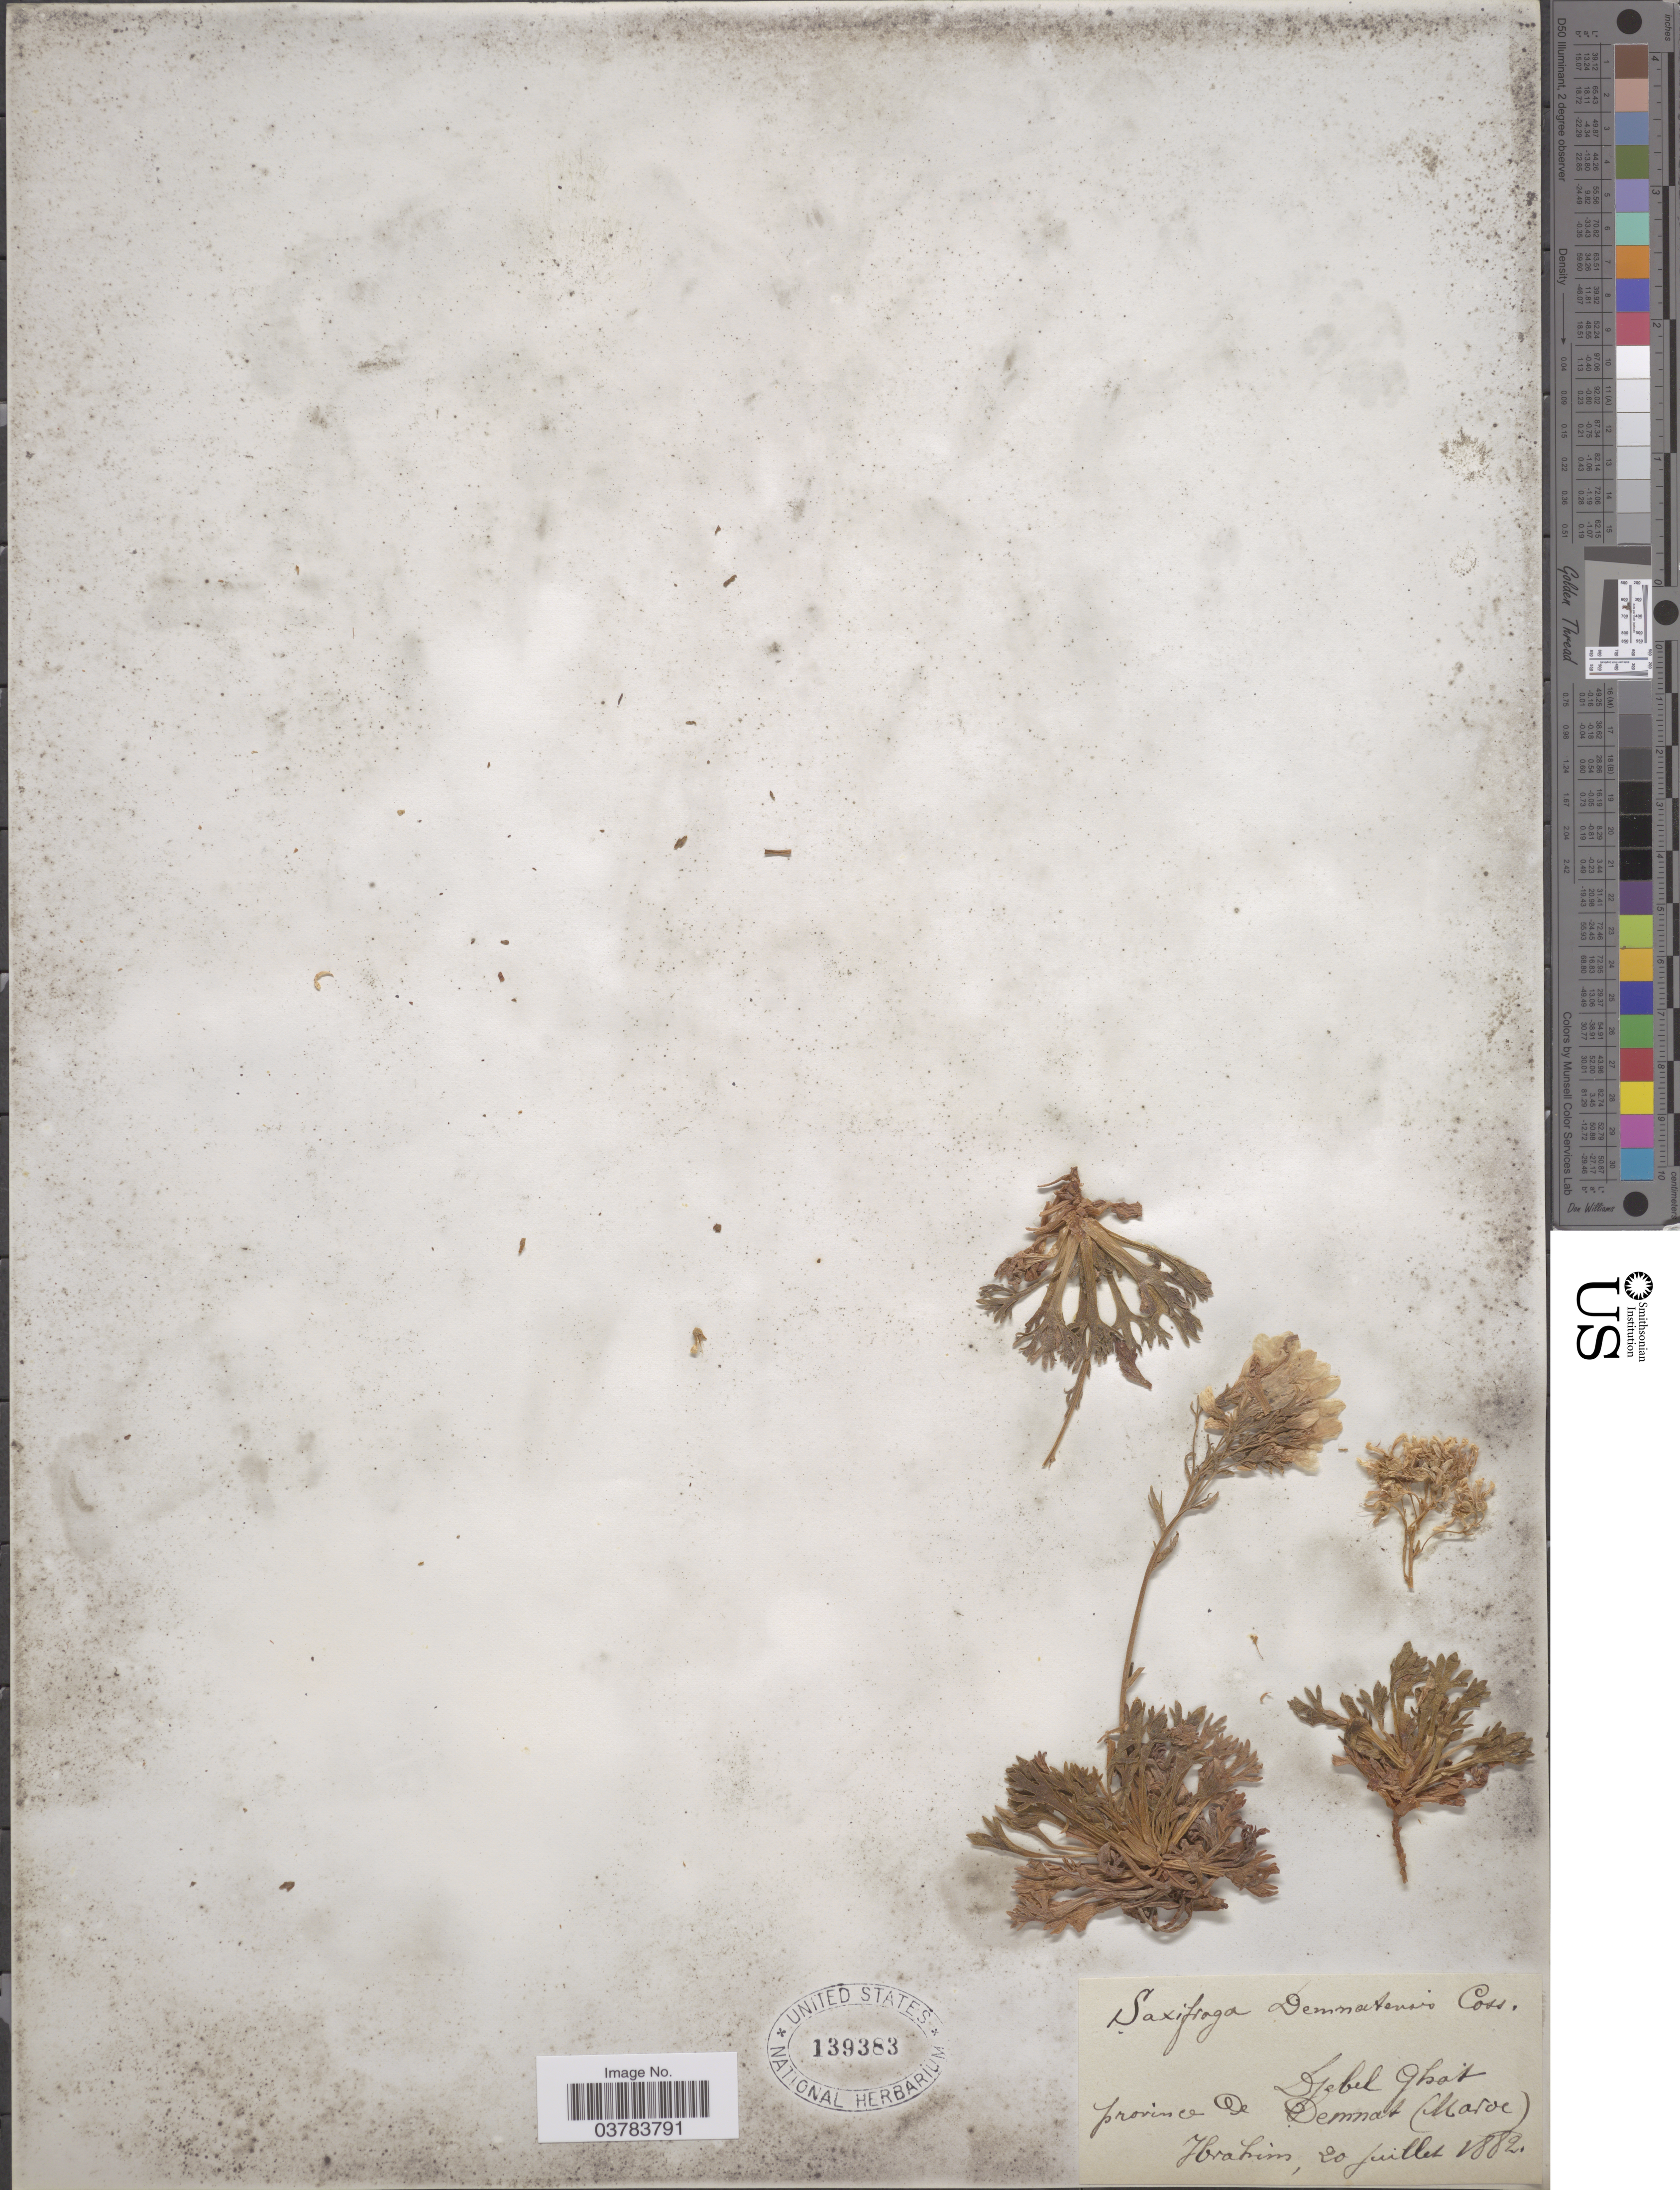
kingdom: Plantae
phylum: Tracheophyta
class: Magnoliopsida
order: Saxifragales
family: Saxifragaceae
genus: Saxifraga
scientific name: Saxifraga demnatensis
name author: Coss. ex Engl. & Irmsch. in Engl.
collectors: -. Ibrahim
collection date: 1882-07-20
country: Morocco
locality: Djebel Ghat. Province de Demnat.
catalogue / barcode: US 139383